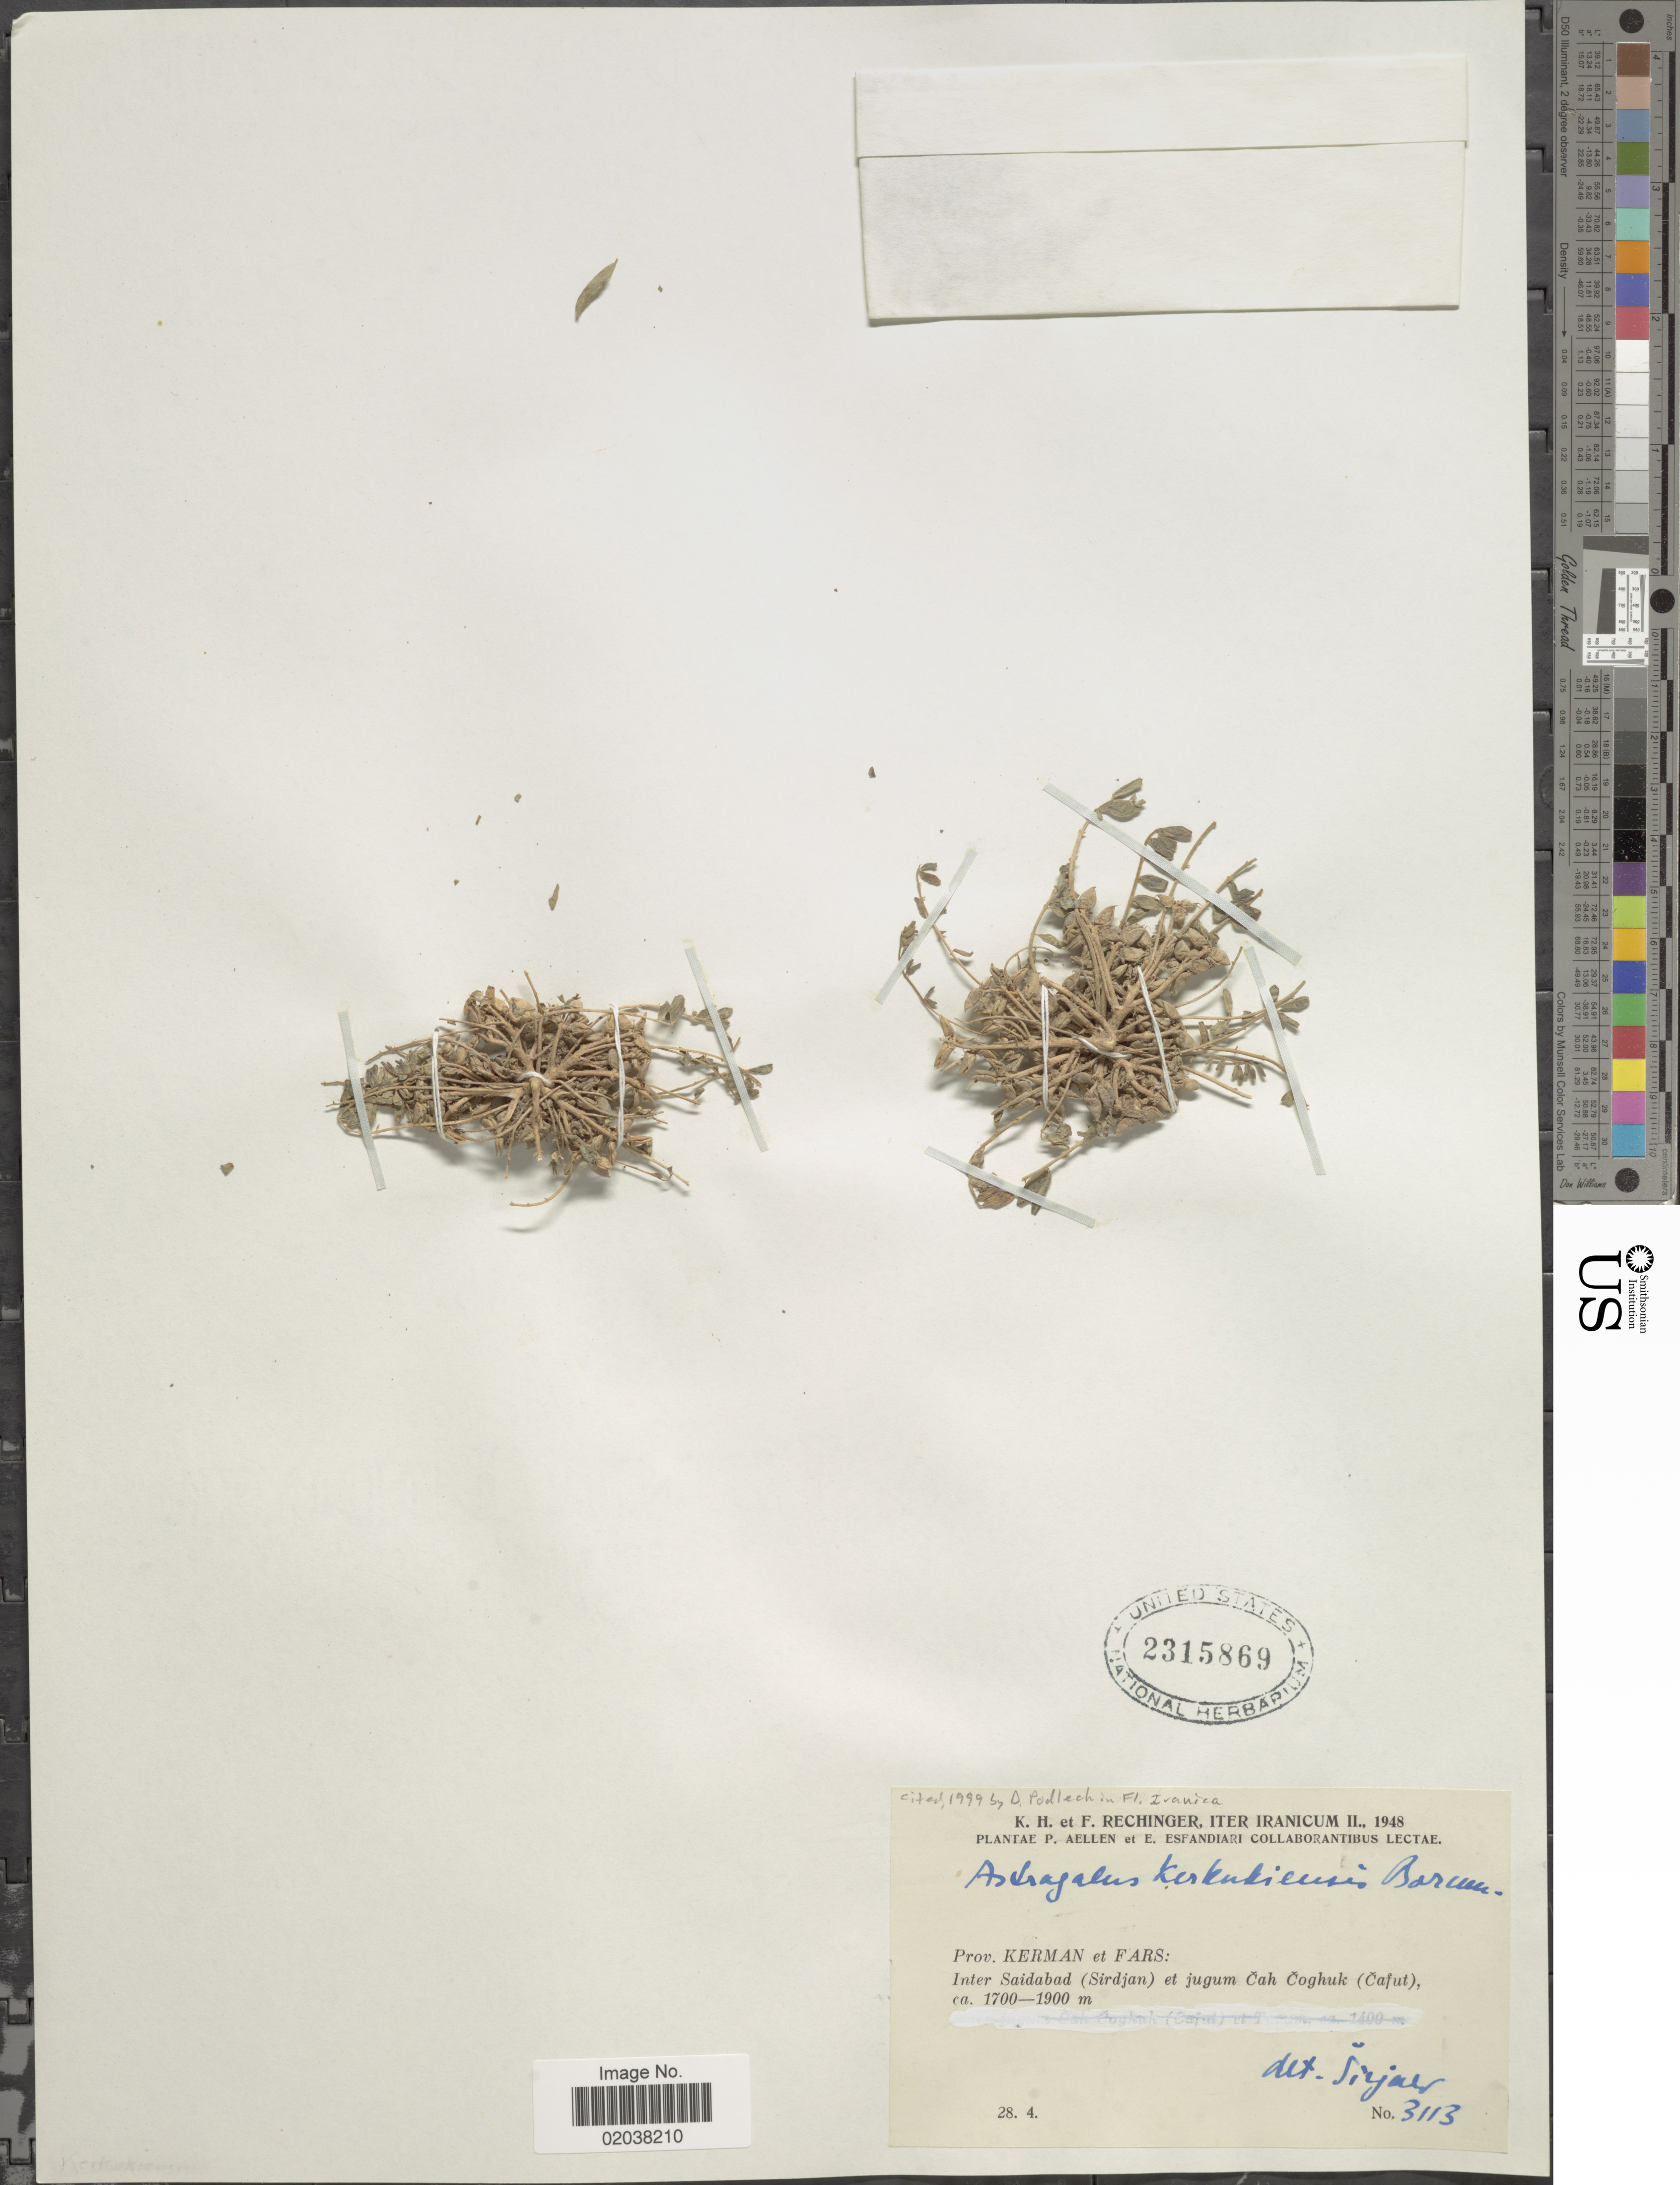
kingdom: Plantae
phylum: Tracheophyta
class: Magnoliopsida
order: Fabales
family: Fabaceae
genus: Astragalus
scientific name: Astragalus kerkukiensis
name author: Bornm.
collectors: K. H. Rechinger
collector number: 3113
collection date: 1948-04-28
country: Iran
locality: Prov. Kerman et Fars: Inter Saidabad (Sirdjan) et jugum Cah Coghuk 9cafut)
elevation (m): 1700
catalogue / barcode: US 2315869